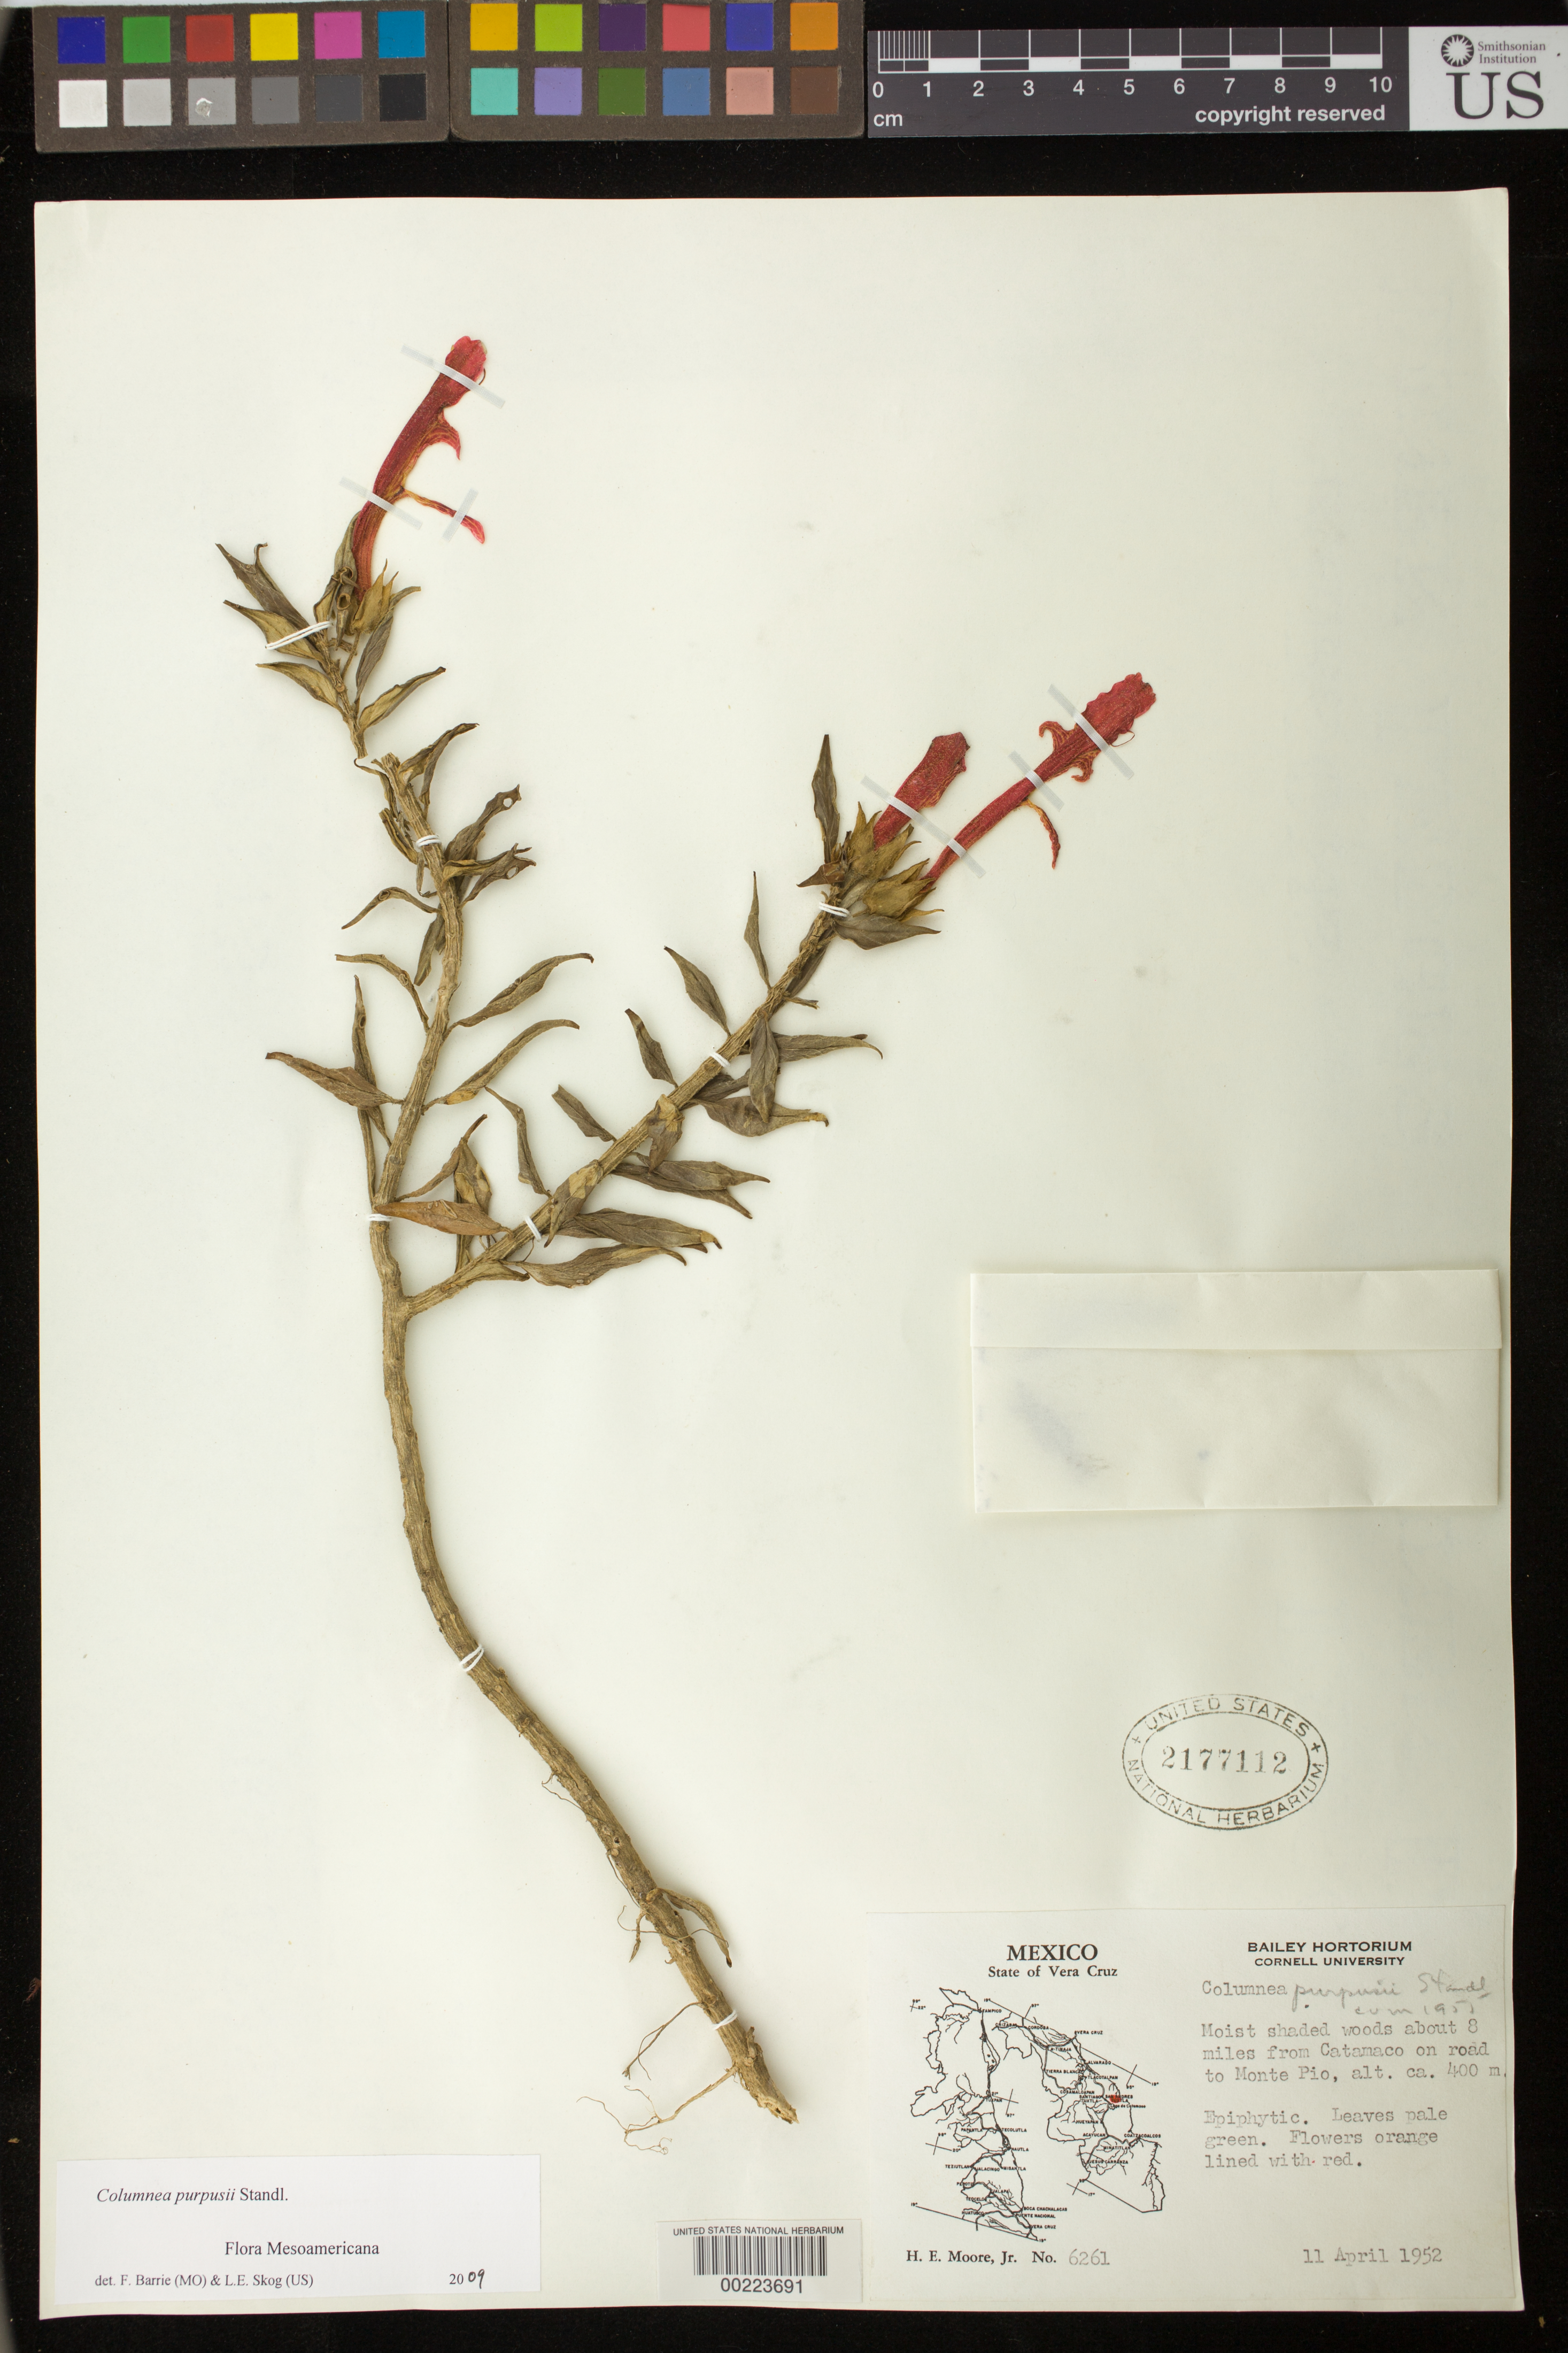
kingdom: Plantae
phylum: Tracheophyta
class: Magnoliopsida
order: Lamiales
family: Gesneriaceae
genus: Columnea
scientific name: Columnea purpusii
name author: Standl.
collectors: H. E. Moore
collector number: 6261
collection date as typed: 11 Apr 1952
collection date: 1952-04-11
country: Mexico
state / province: Veracruz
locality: About 8 mi from Catamaco on road to Monte Pio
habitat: Moist shaded woods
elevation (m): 400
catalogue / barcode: US 2177112